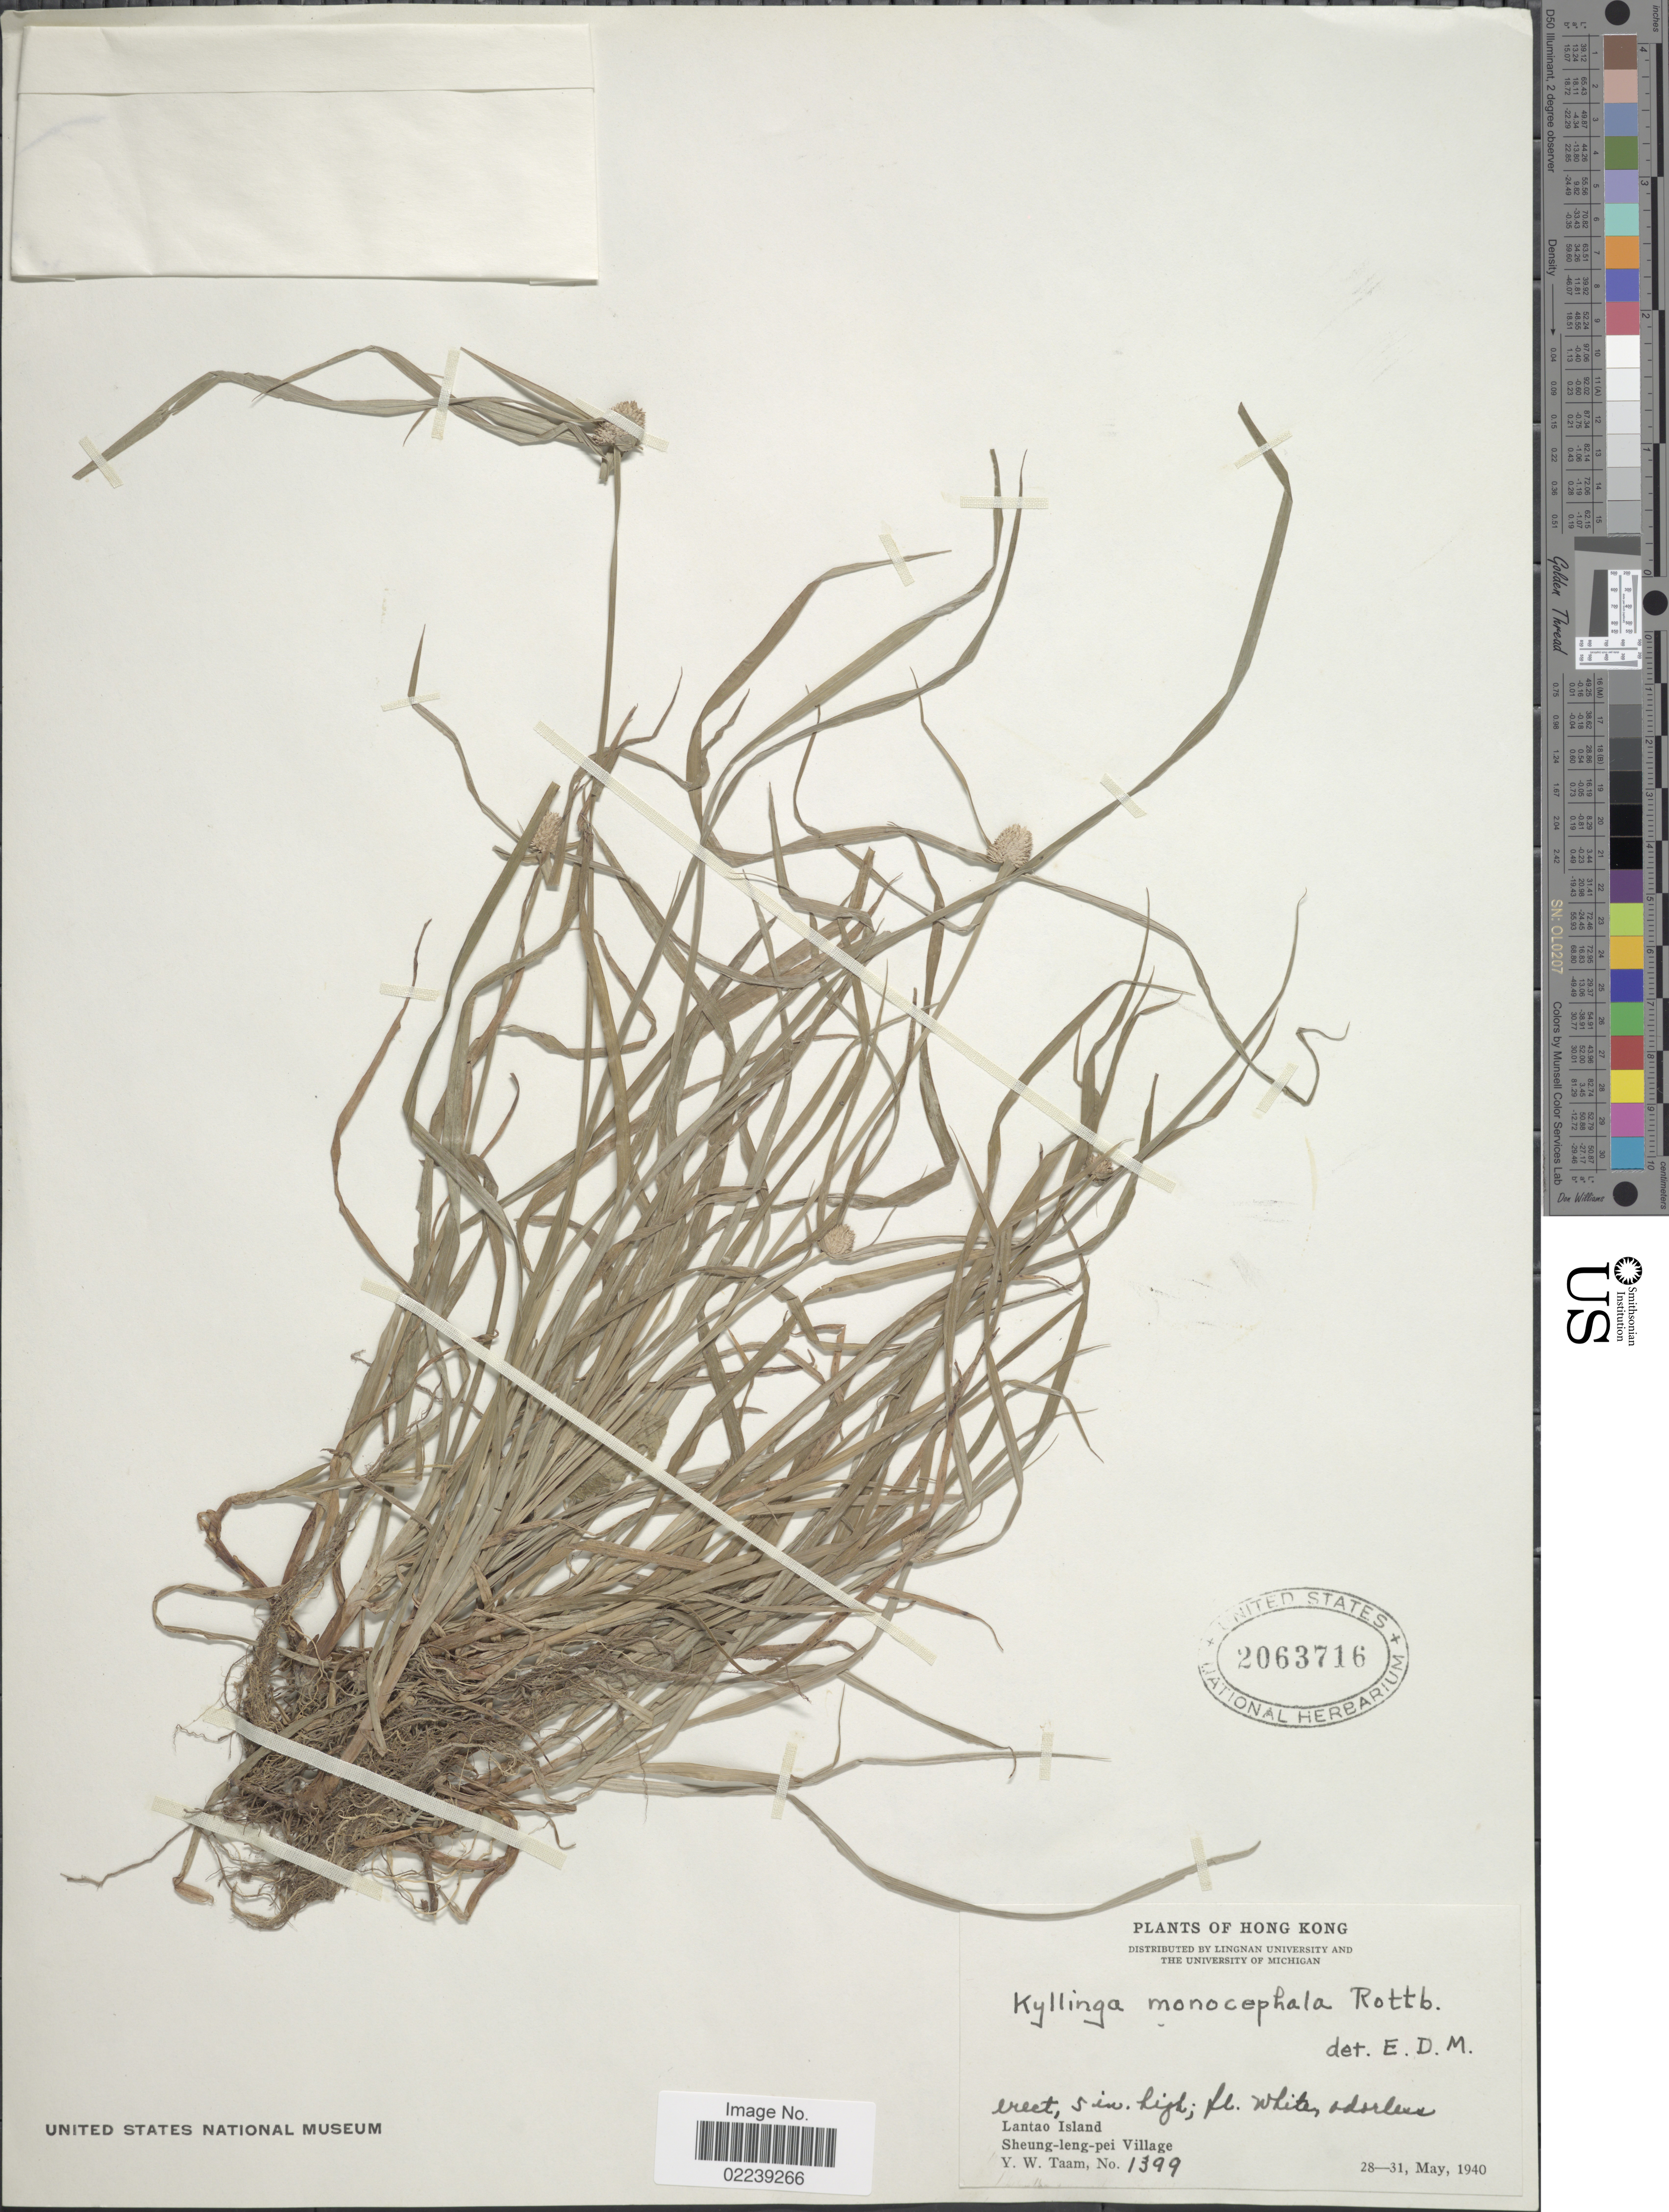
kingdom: Plantae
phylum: Tracheophyta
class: Liliopsida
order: Poales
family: Cyperaceae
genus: Cyperus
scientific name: Cyperus mindorensis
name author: (Steud.) Huygh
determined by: Strong, M. T., (US), Smithsonian Institution - National Museum of Natural History (UNITED STATES)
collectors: Y. W. Taam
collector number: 1399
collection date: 1940-05-28/1940-05-31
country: China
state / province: Hong Kong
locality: Lantao Island, Sheung-leng-pei Village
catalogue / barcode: US 2063716